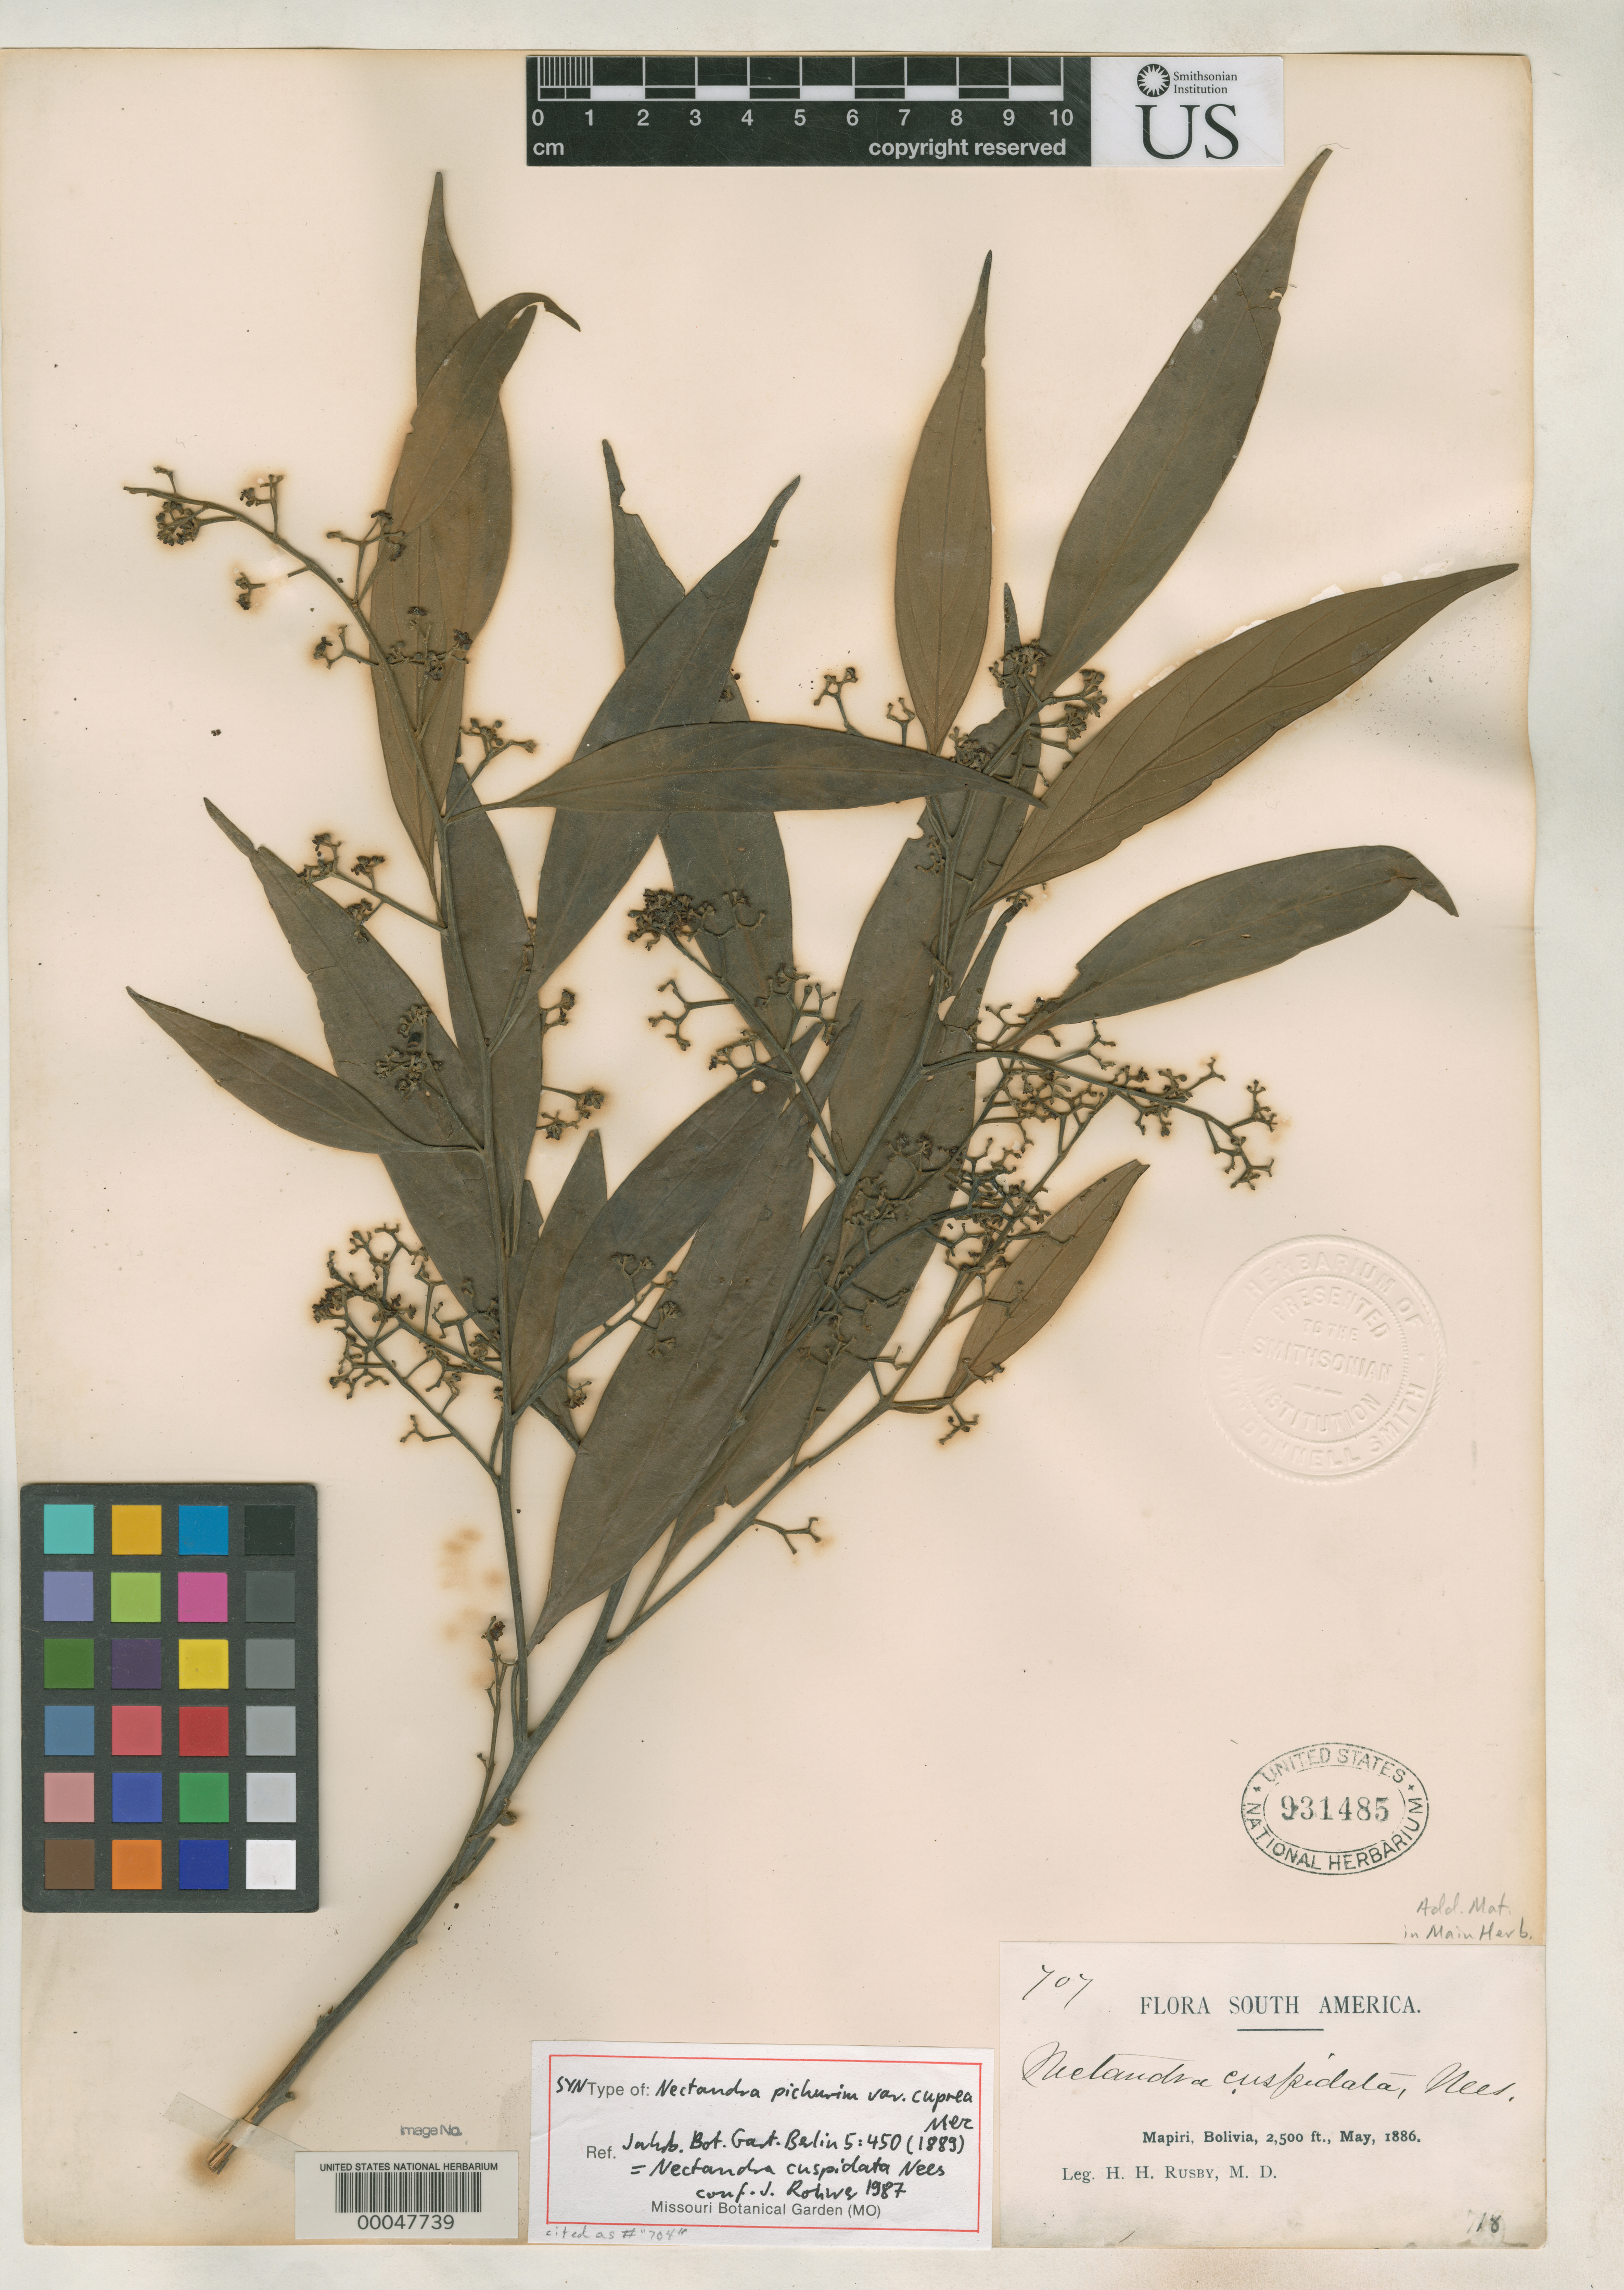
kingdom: Plantae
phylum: Tracheophyta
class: Magnoliopsida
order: Laurales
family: Lauraceae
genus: Nectandra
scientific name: Nectandra pichurim var. cuprea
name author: Mez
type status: Isolectotype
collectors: H. H. Rusby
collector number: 707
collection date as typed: May 1886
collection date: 1886-05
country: Bolivia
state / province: La Páz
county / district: Larecaja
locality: Mapiri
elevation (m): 762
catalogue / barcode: US 931485